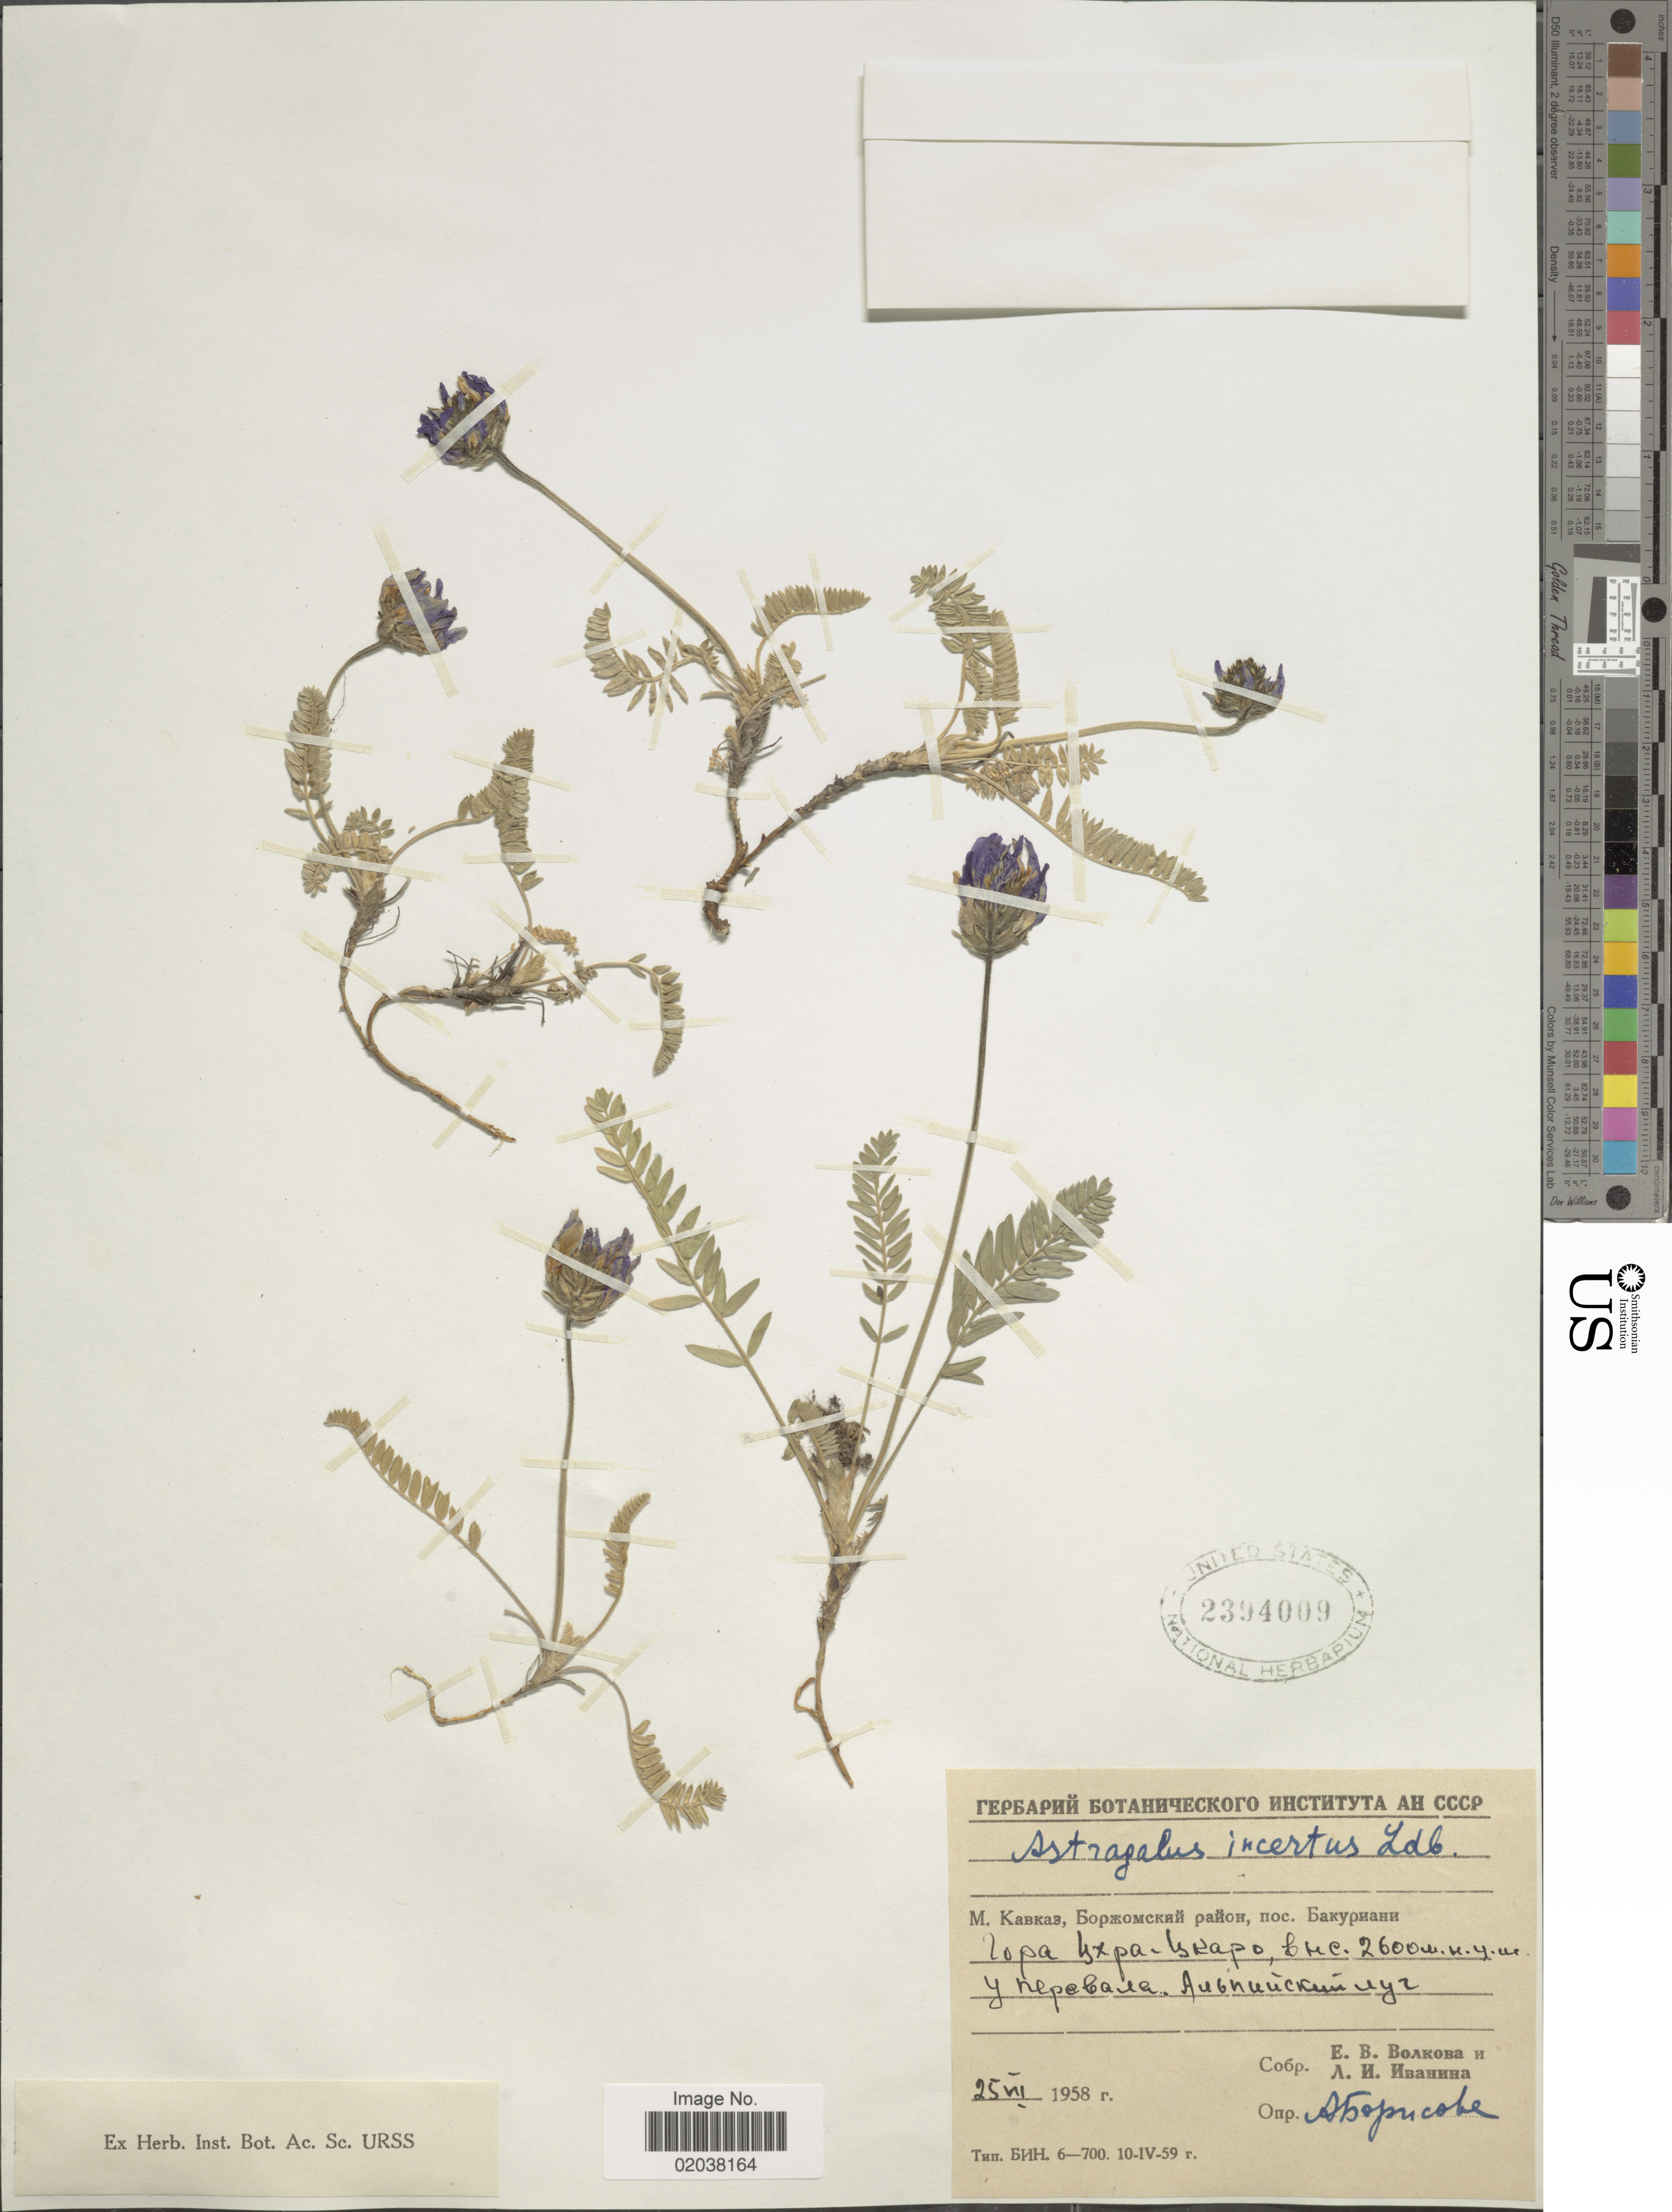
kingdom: Plantae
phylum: Tracheophyta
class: Magnoliopsida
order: Fabales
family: Fabaceae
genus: Astragalus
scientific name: Astragalus incertus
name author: Ledeb.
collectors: E. V. Volkova & L. Ivanina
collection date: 1958-06-25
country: Georgia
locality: Borjomi district, Bakuriani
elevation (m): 2600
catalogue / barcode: US 2394009